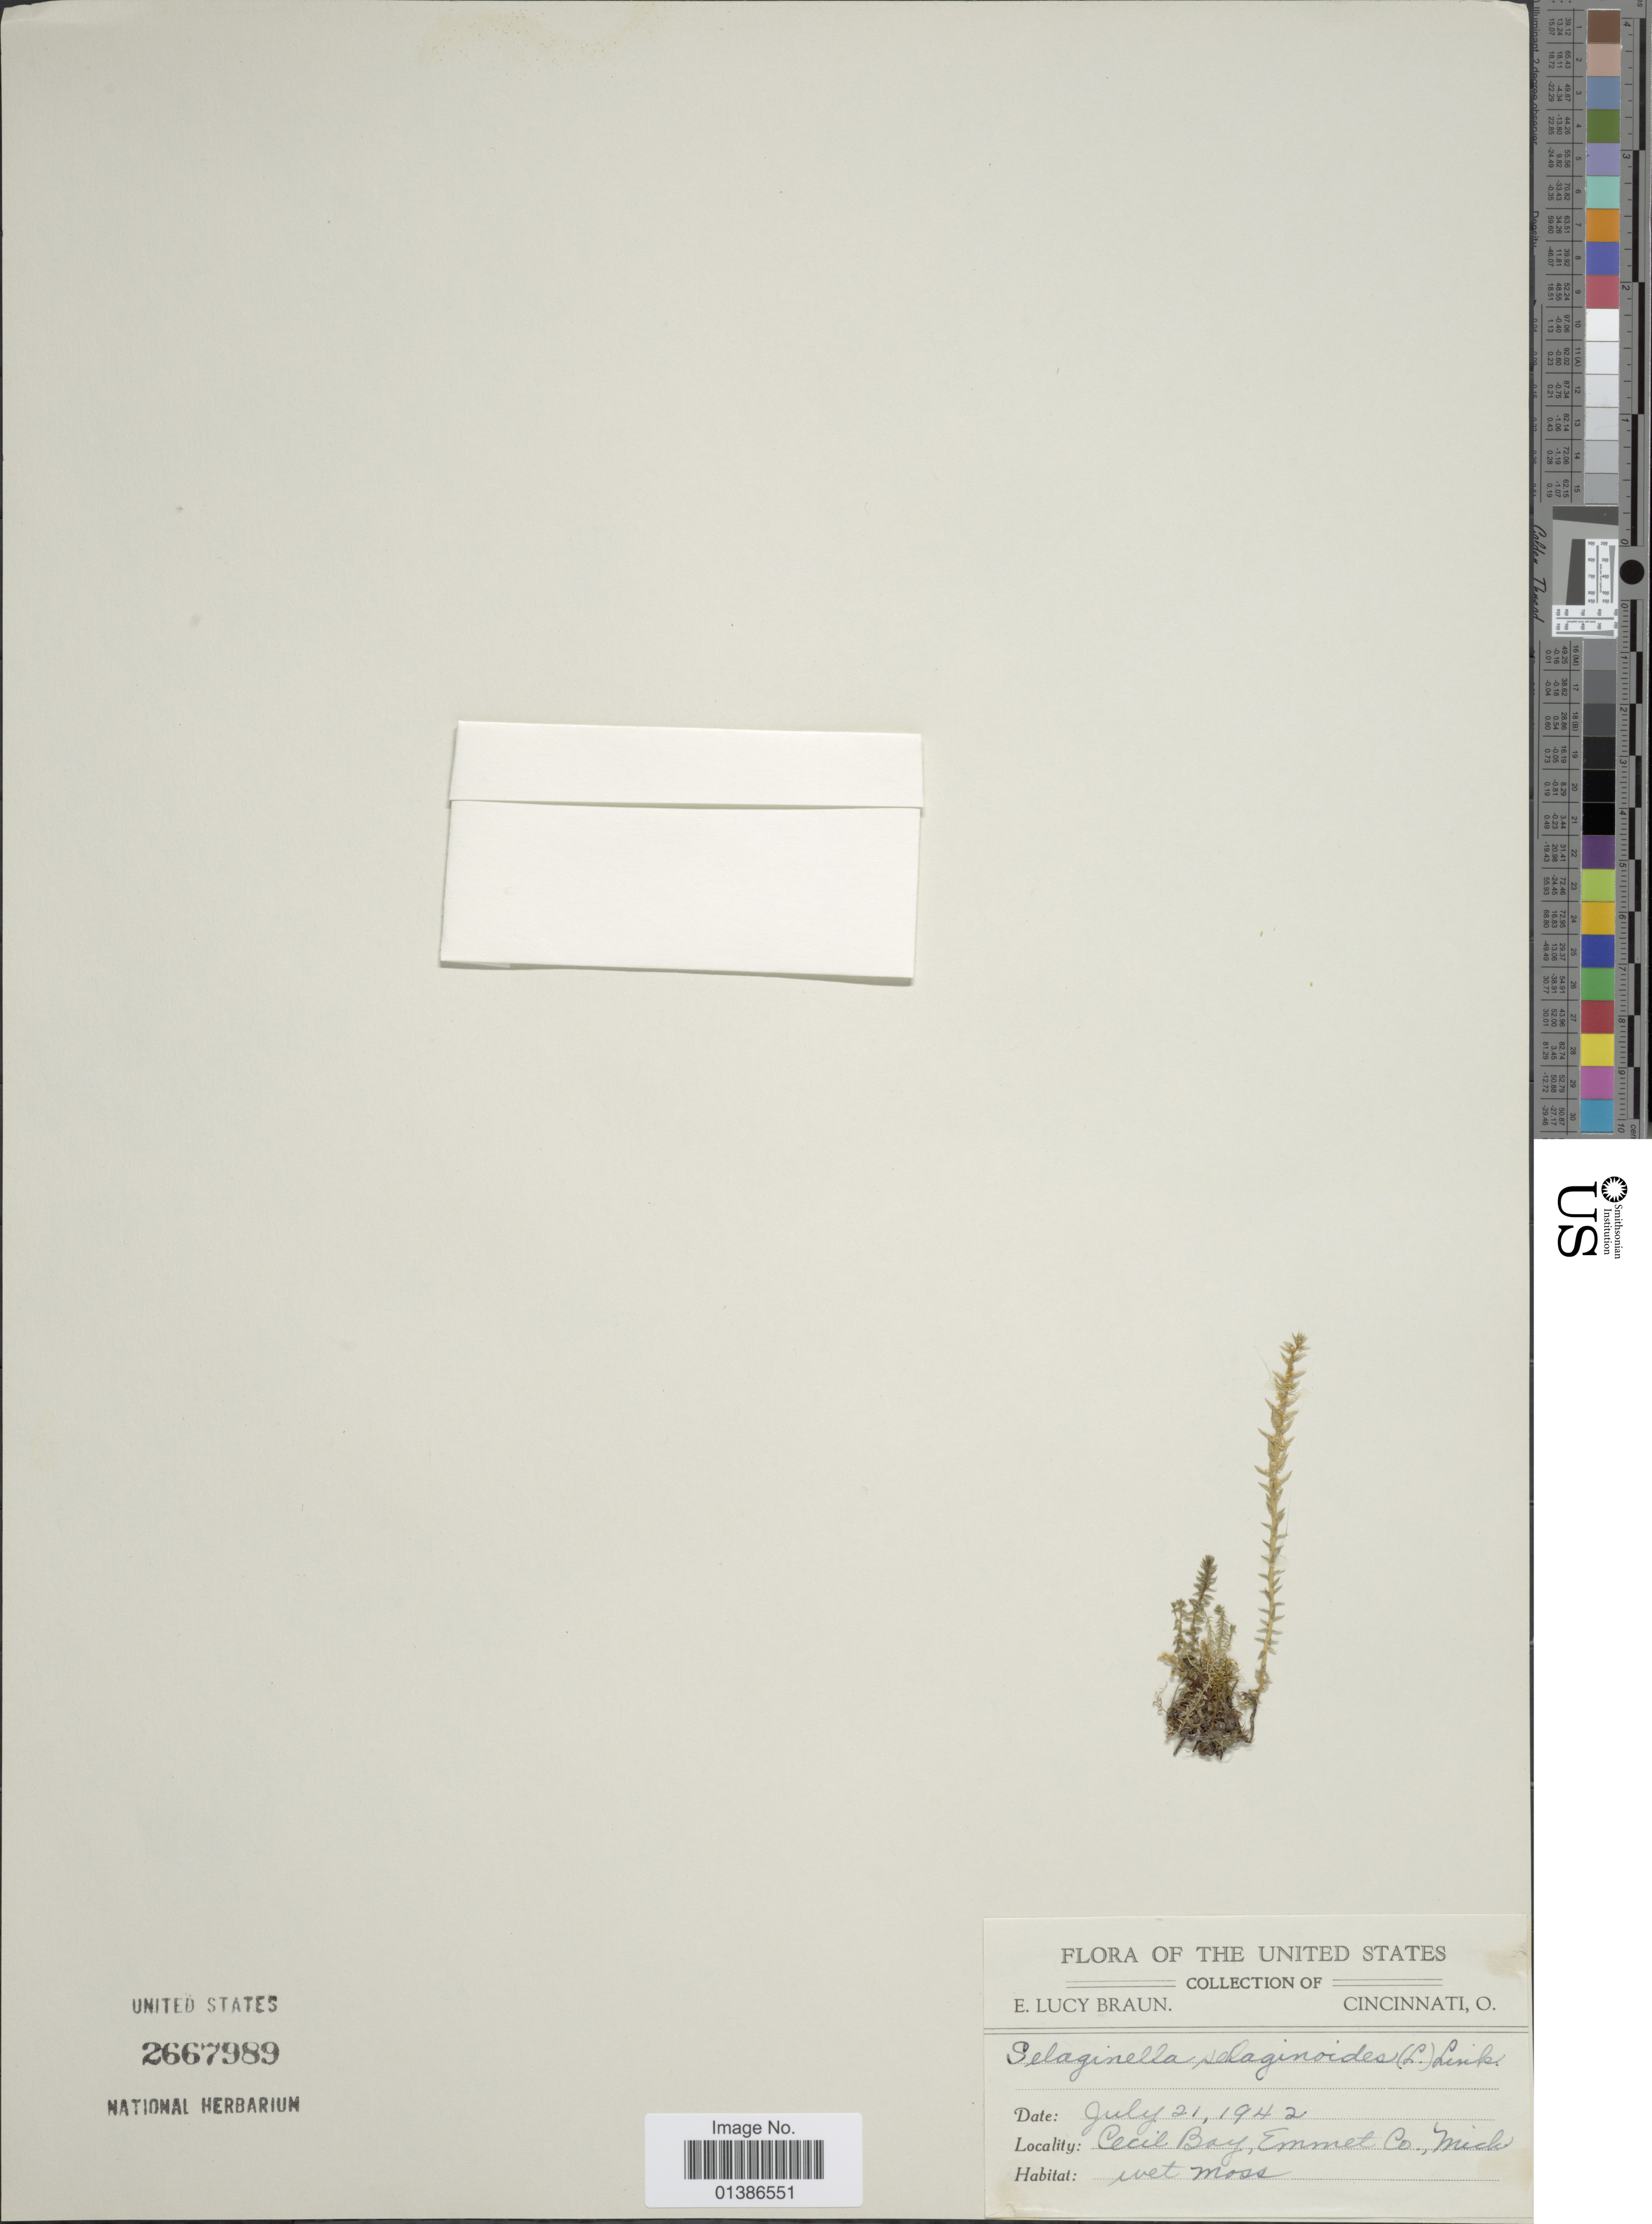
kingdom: Plantae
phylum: Tracheophyta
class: Lycopodiopsida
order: Selaginellales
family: Selaginellaceae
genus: Selaginella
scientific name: Selaginella selaginoides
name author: (L.) Link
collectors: E. L. Braun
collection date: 1942-07-21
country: United States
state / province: Michigan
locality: Cecil Bay, Emmet Co.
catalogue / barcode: US 2667989